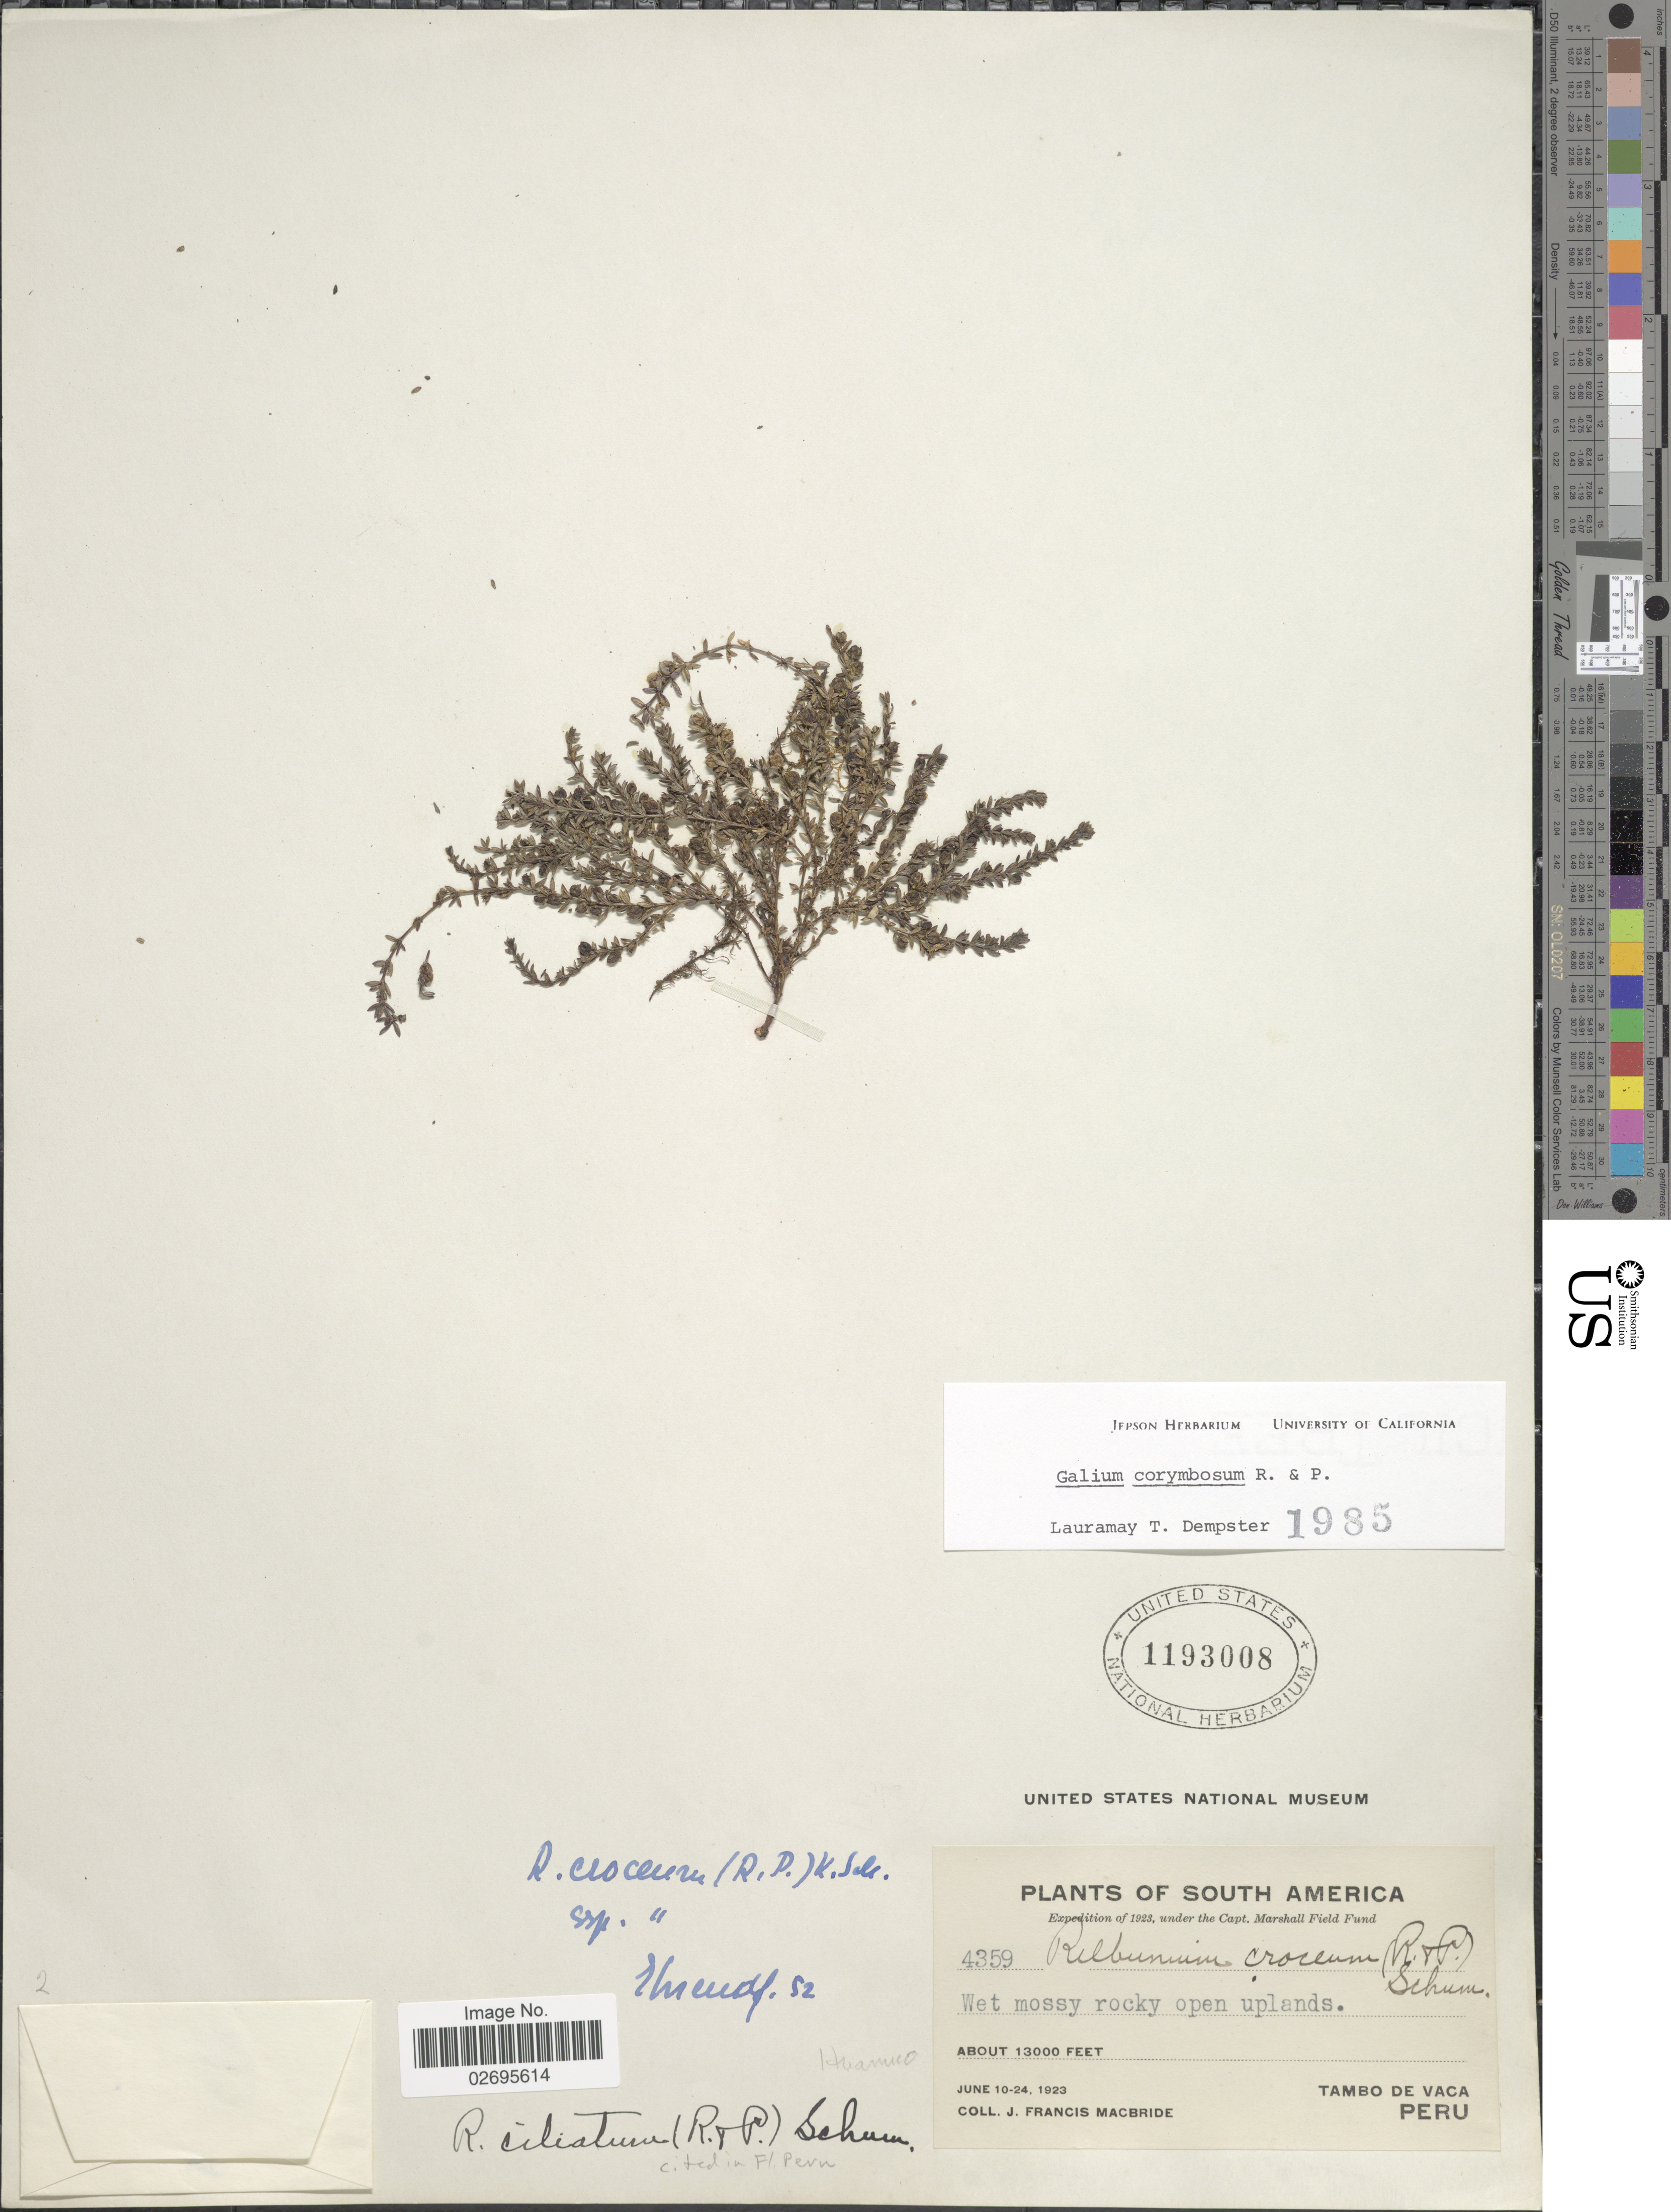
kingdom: Plantae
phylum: Tracheophyta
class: Magnoliopsida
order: Gentianales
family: Rubiaceae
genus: Galium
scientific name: Galium corymbosum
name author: Ruiz & Pav.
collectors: J. F. Macbride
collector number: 4359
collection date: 1923-06-10/1923-06-24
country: Peru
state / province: Huánuco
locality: Wet mossy rocky open uplands. Tambo De Vaca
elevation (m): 396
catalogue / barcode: US 1193008